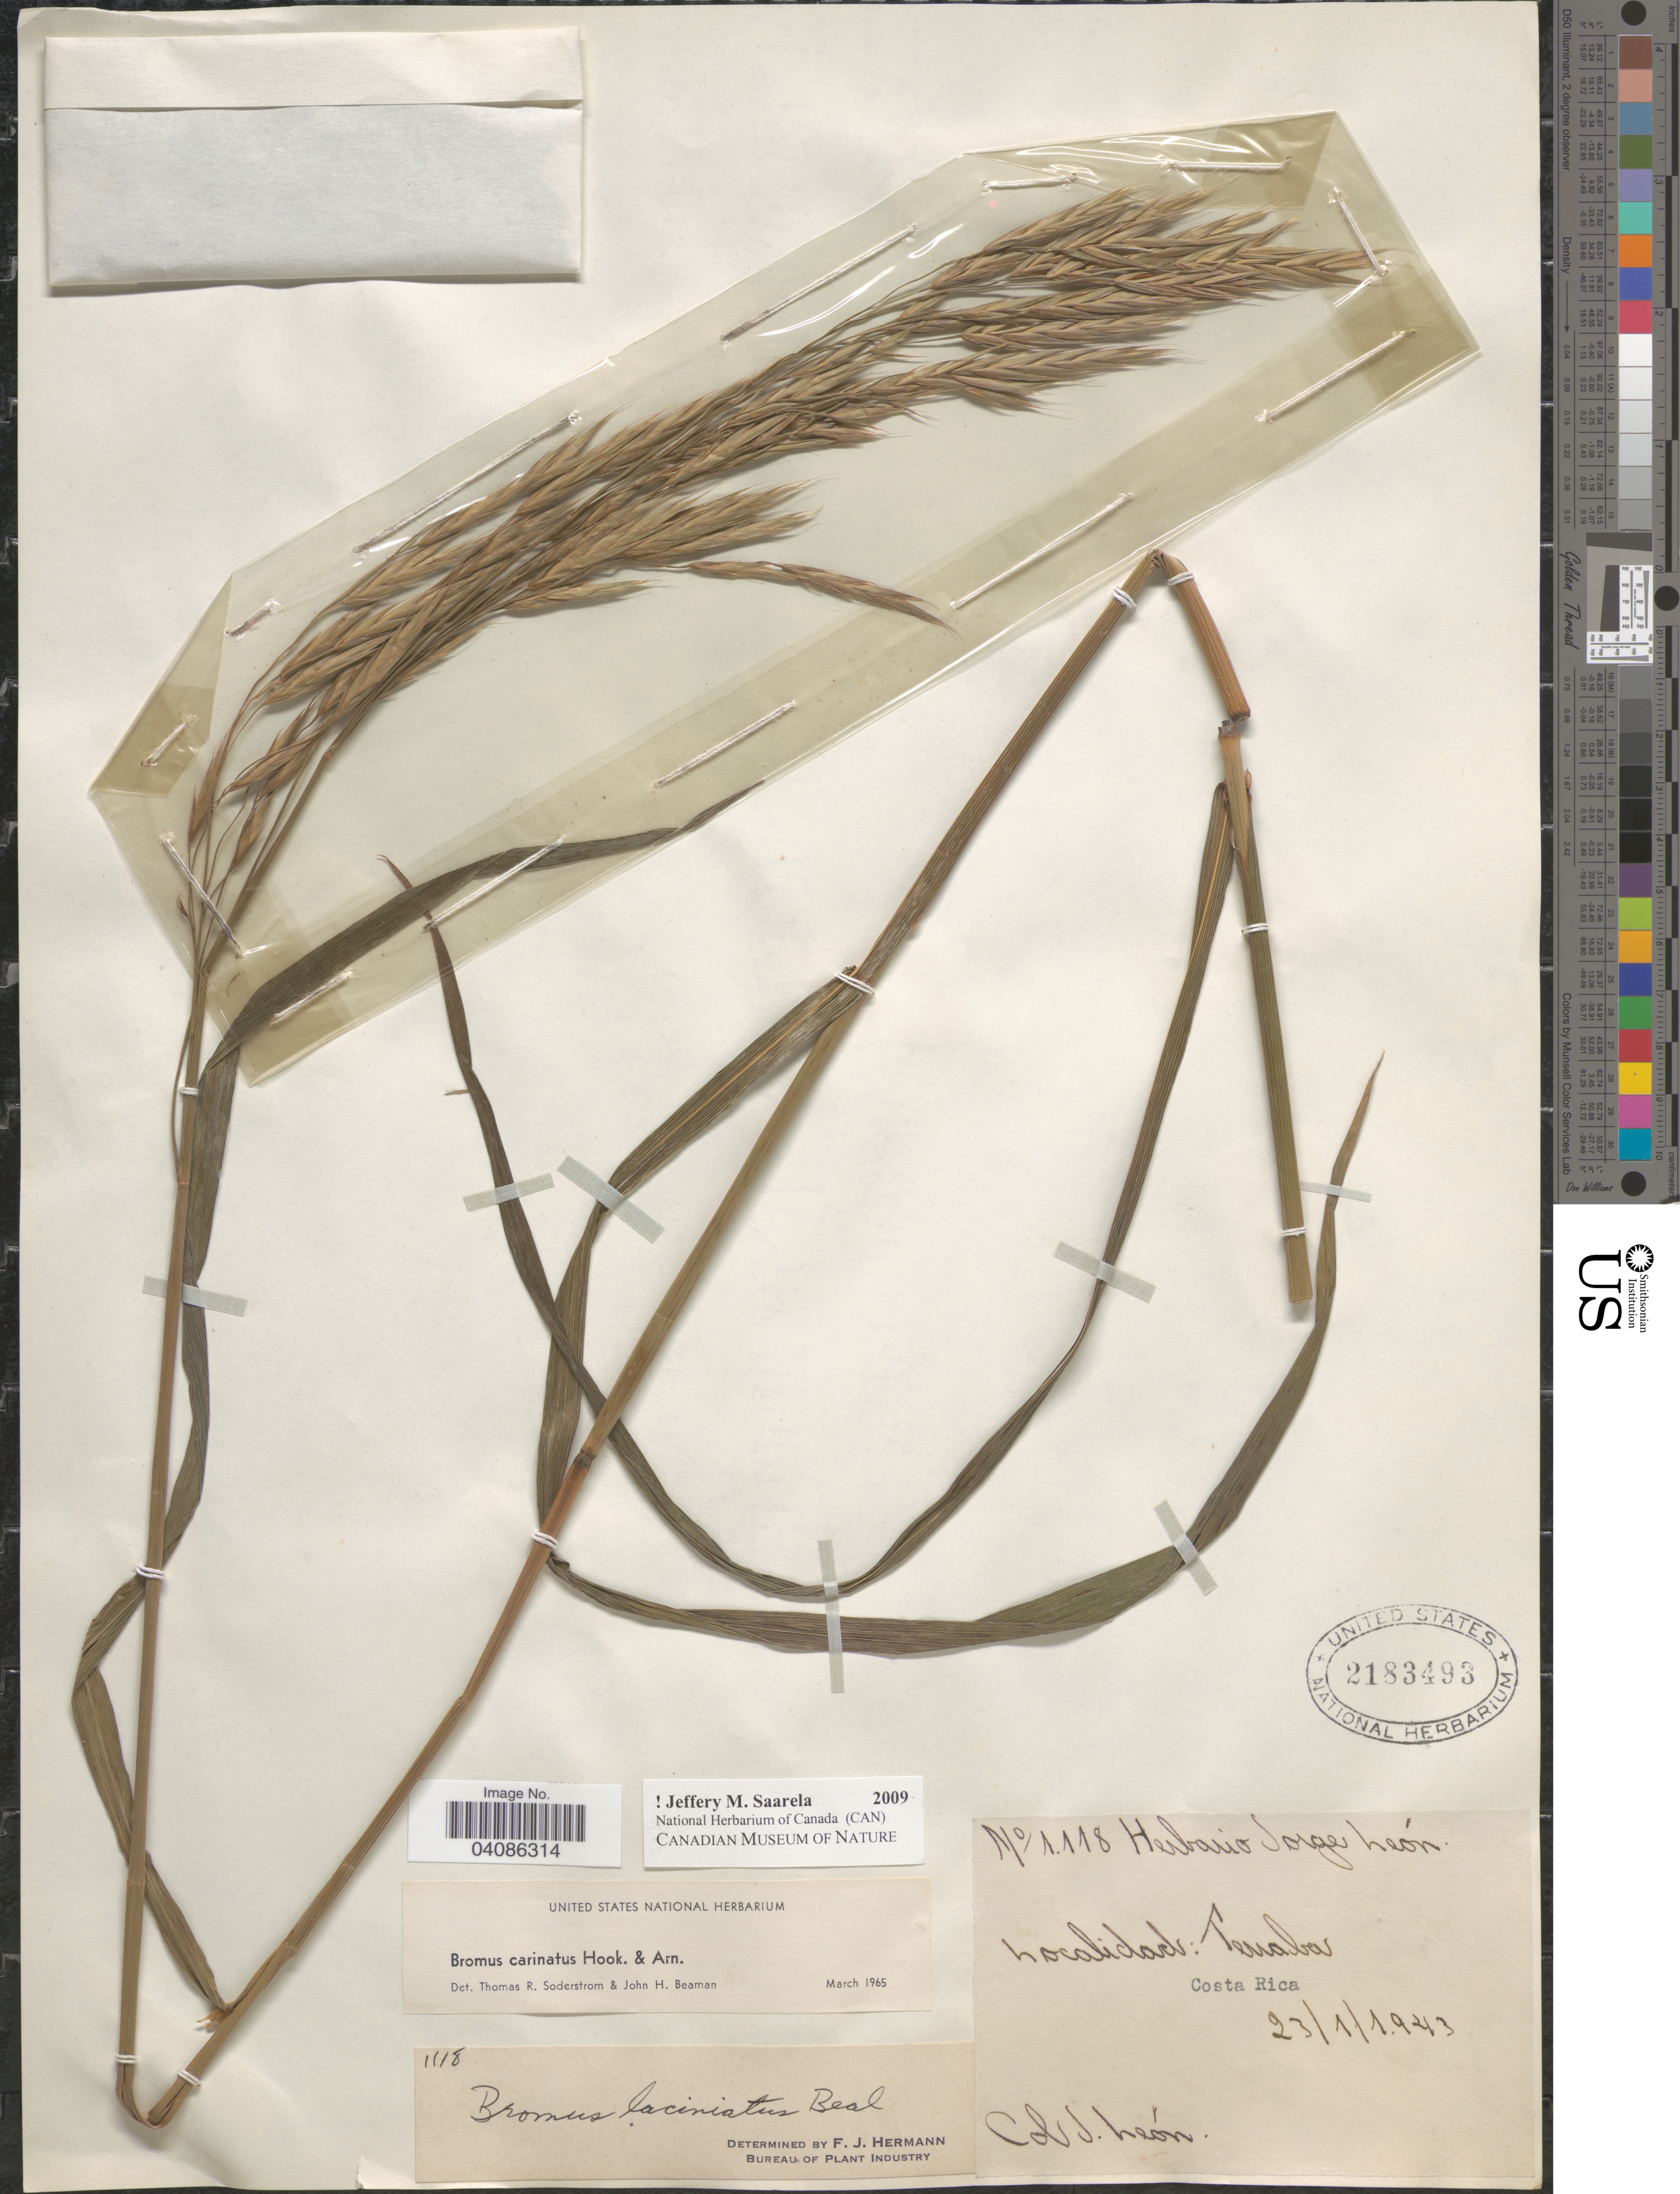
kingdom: Plantae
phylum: Tracheophyta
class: Liliopsida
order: Poales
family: Poaceae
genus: Bromus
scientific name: Bromus carinatus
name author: Hook. & Arn.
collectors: J. León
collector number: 1118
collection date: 1943-01-23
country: Costa Rica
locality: Terraba.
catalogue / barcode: US 2183493